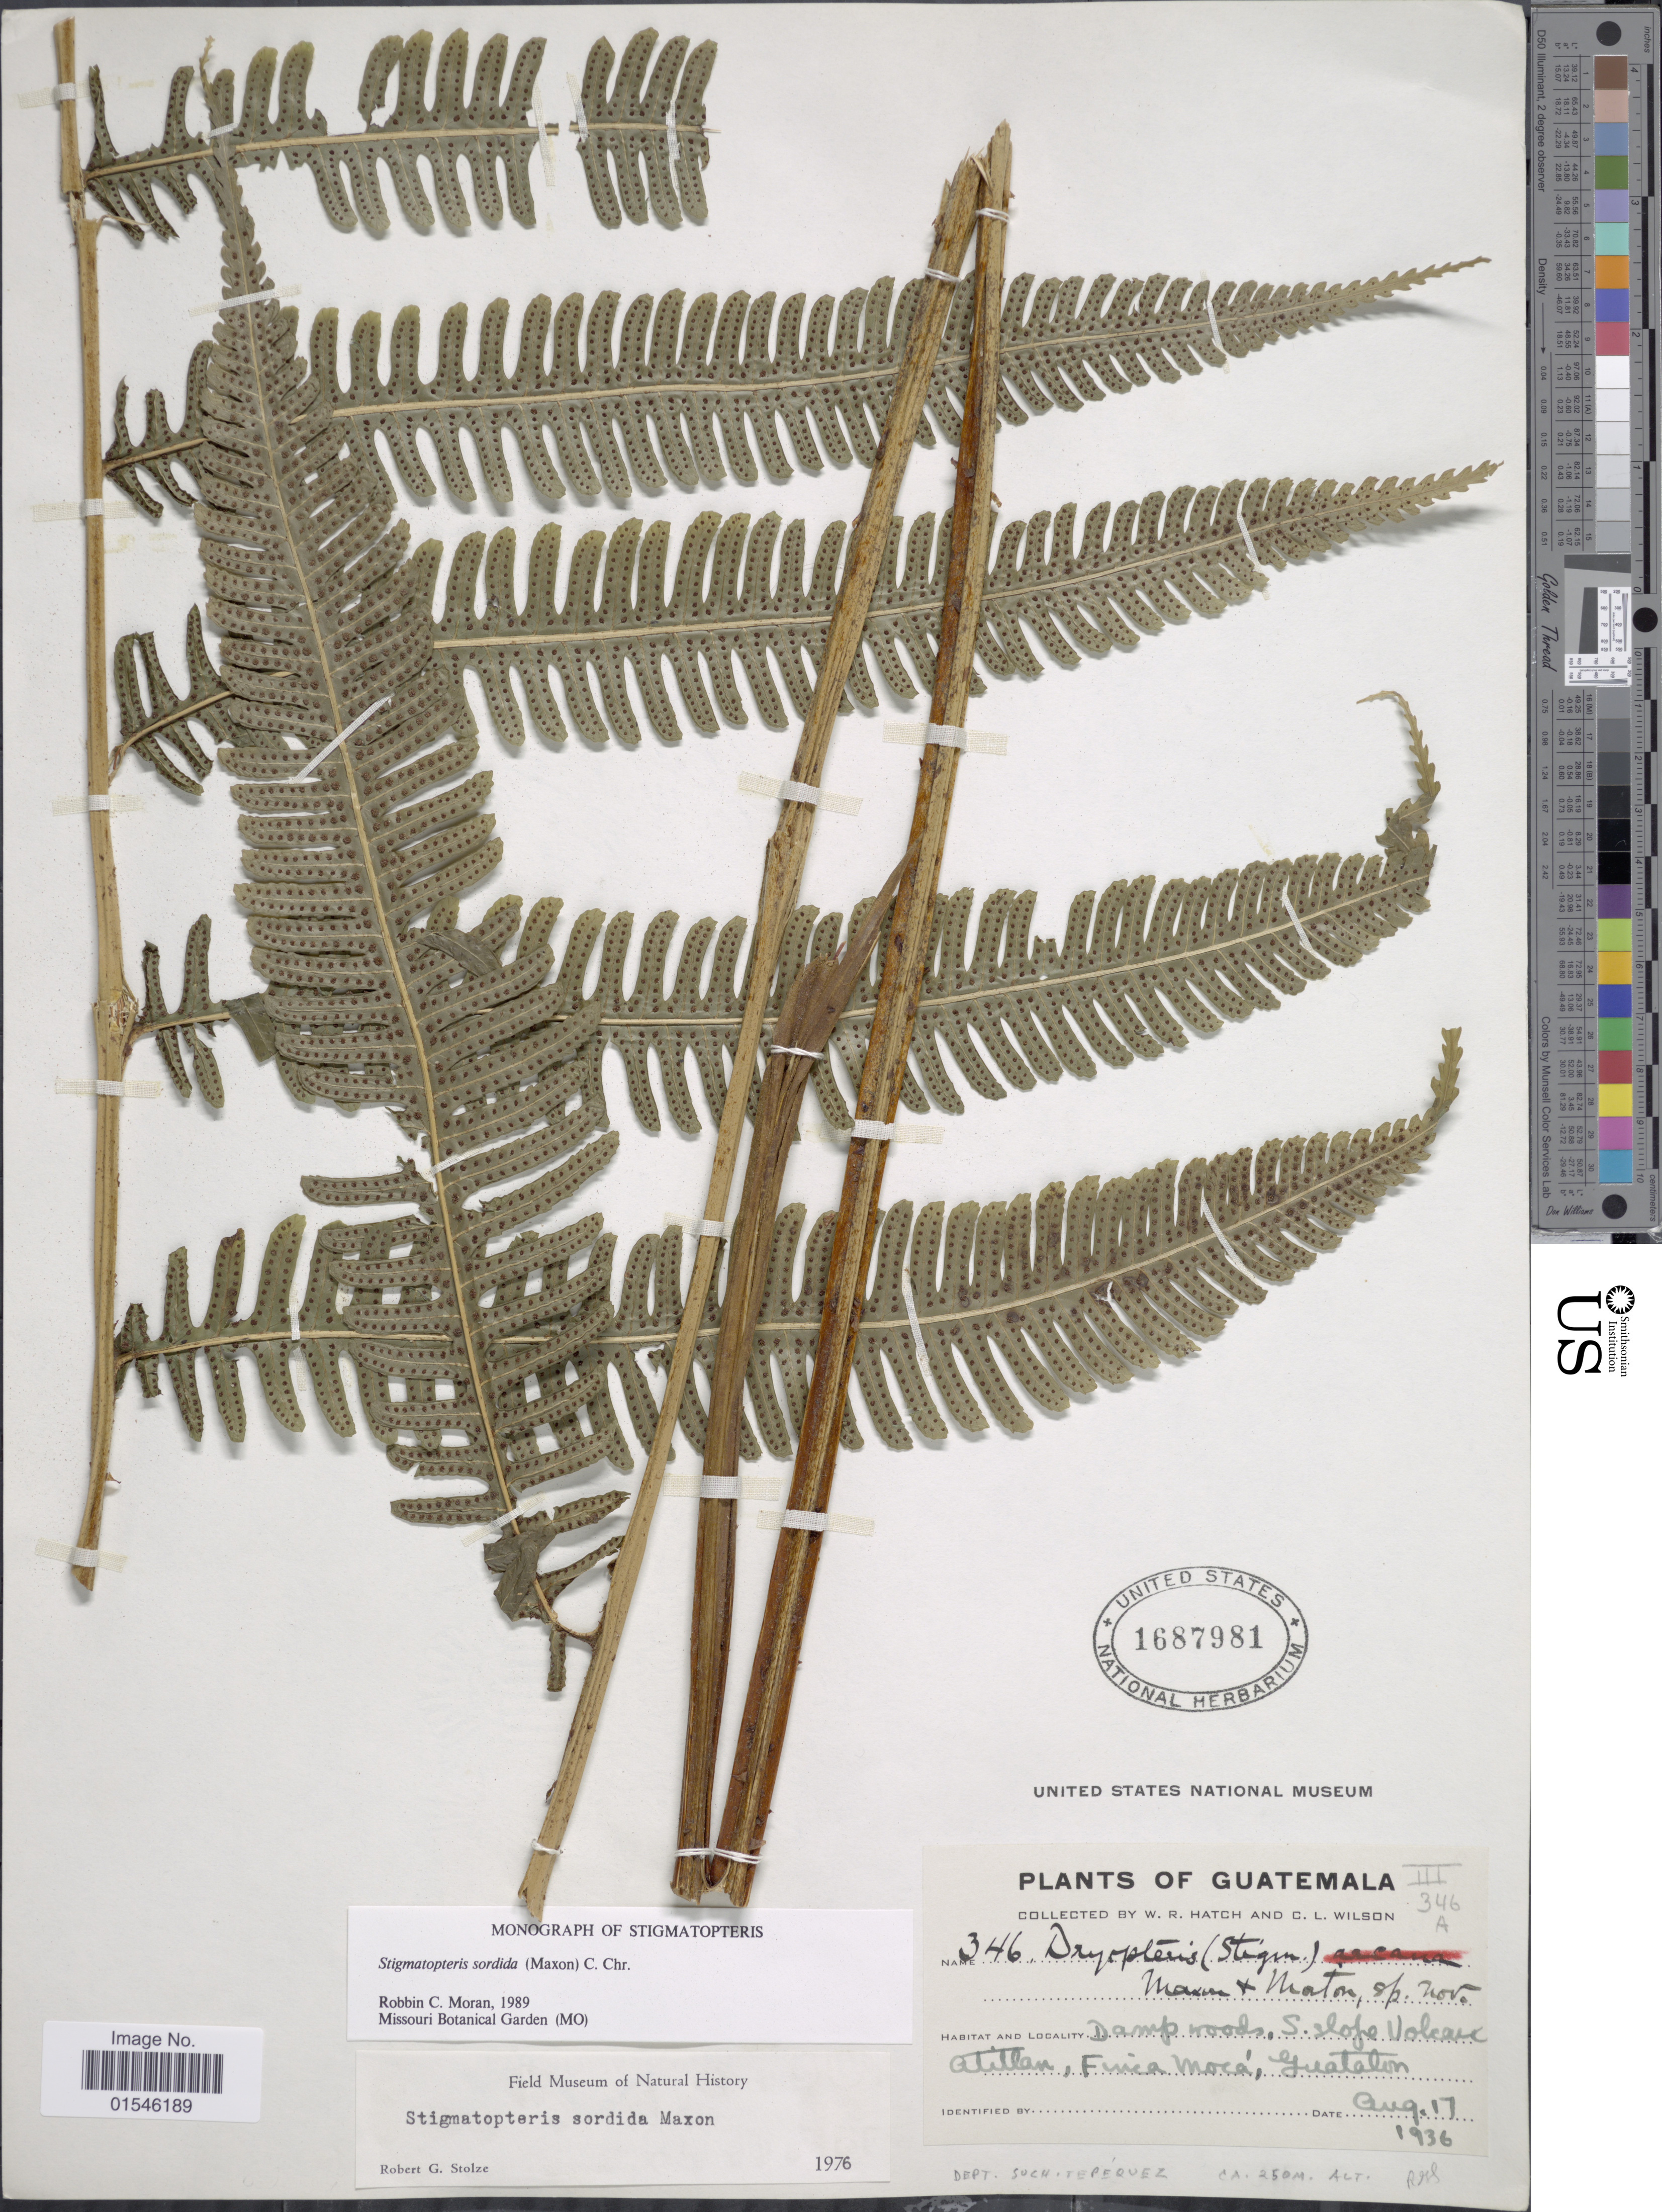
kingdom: Plantae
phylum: Tracheophyta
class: Polypodiopsida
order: Polypodiales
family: Dryopteridaceae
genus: Stigmatopteris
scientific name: Stigmatopteris sordida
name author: (Maxon) C. Chr.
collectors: W. Hatch & C. L. Wilson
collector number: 346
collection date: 1936-08-17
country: Guatemala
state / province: Suchitepéquez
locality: Damp woods, S. slope Volcan Atitlan, Finca Mocá, Guatalon, Dept. Suchitepequez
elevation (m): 250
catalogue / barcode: US 1687981